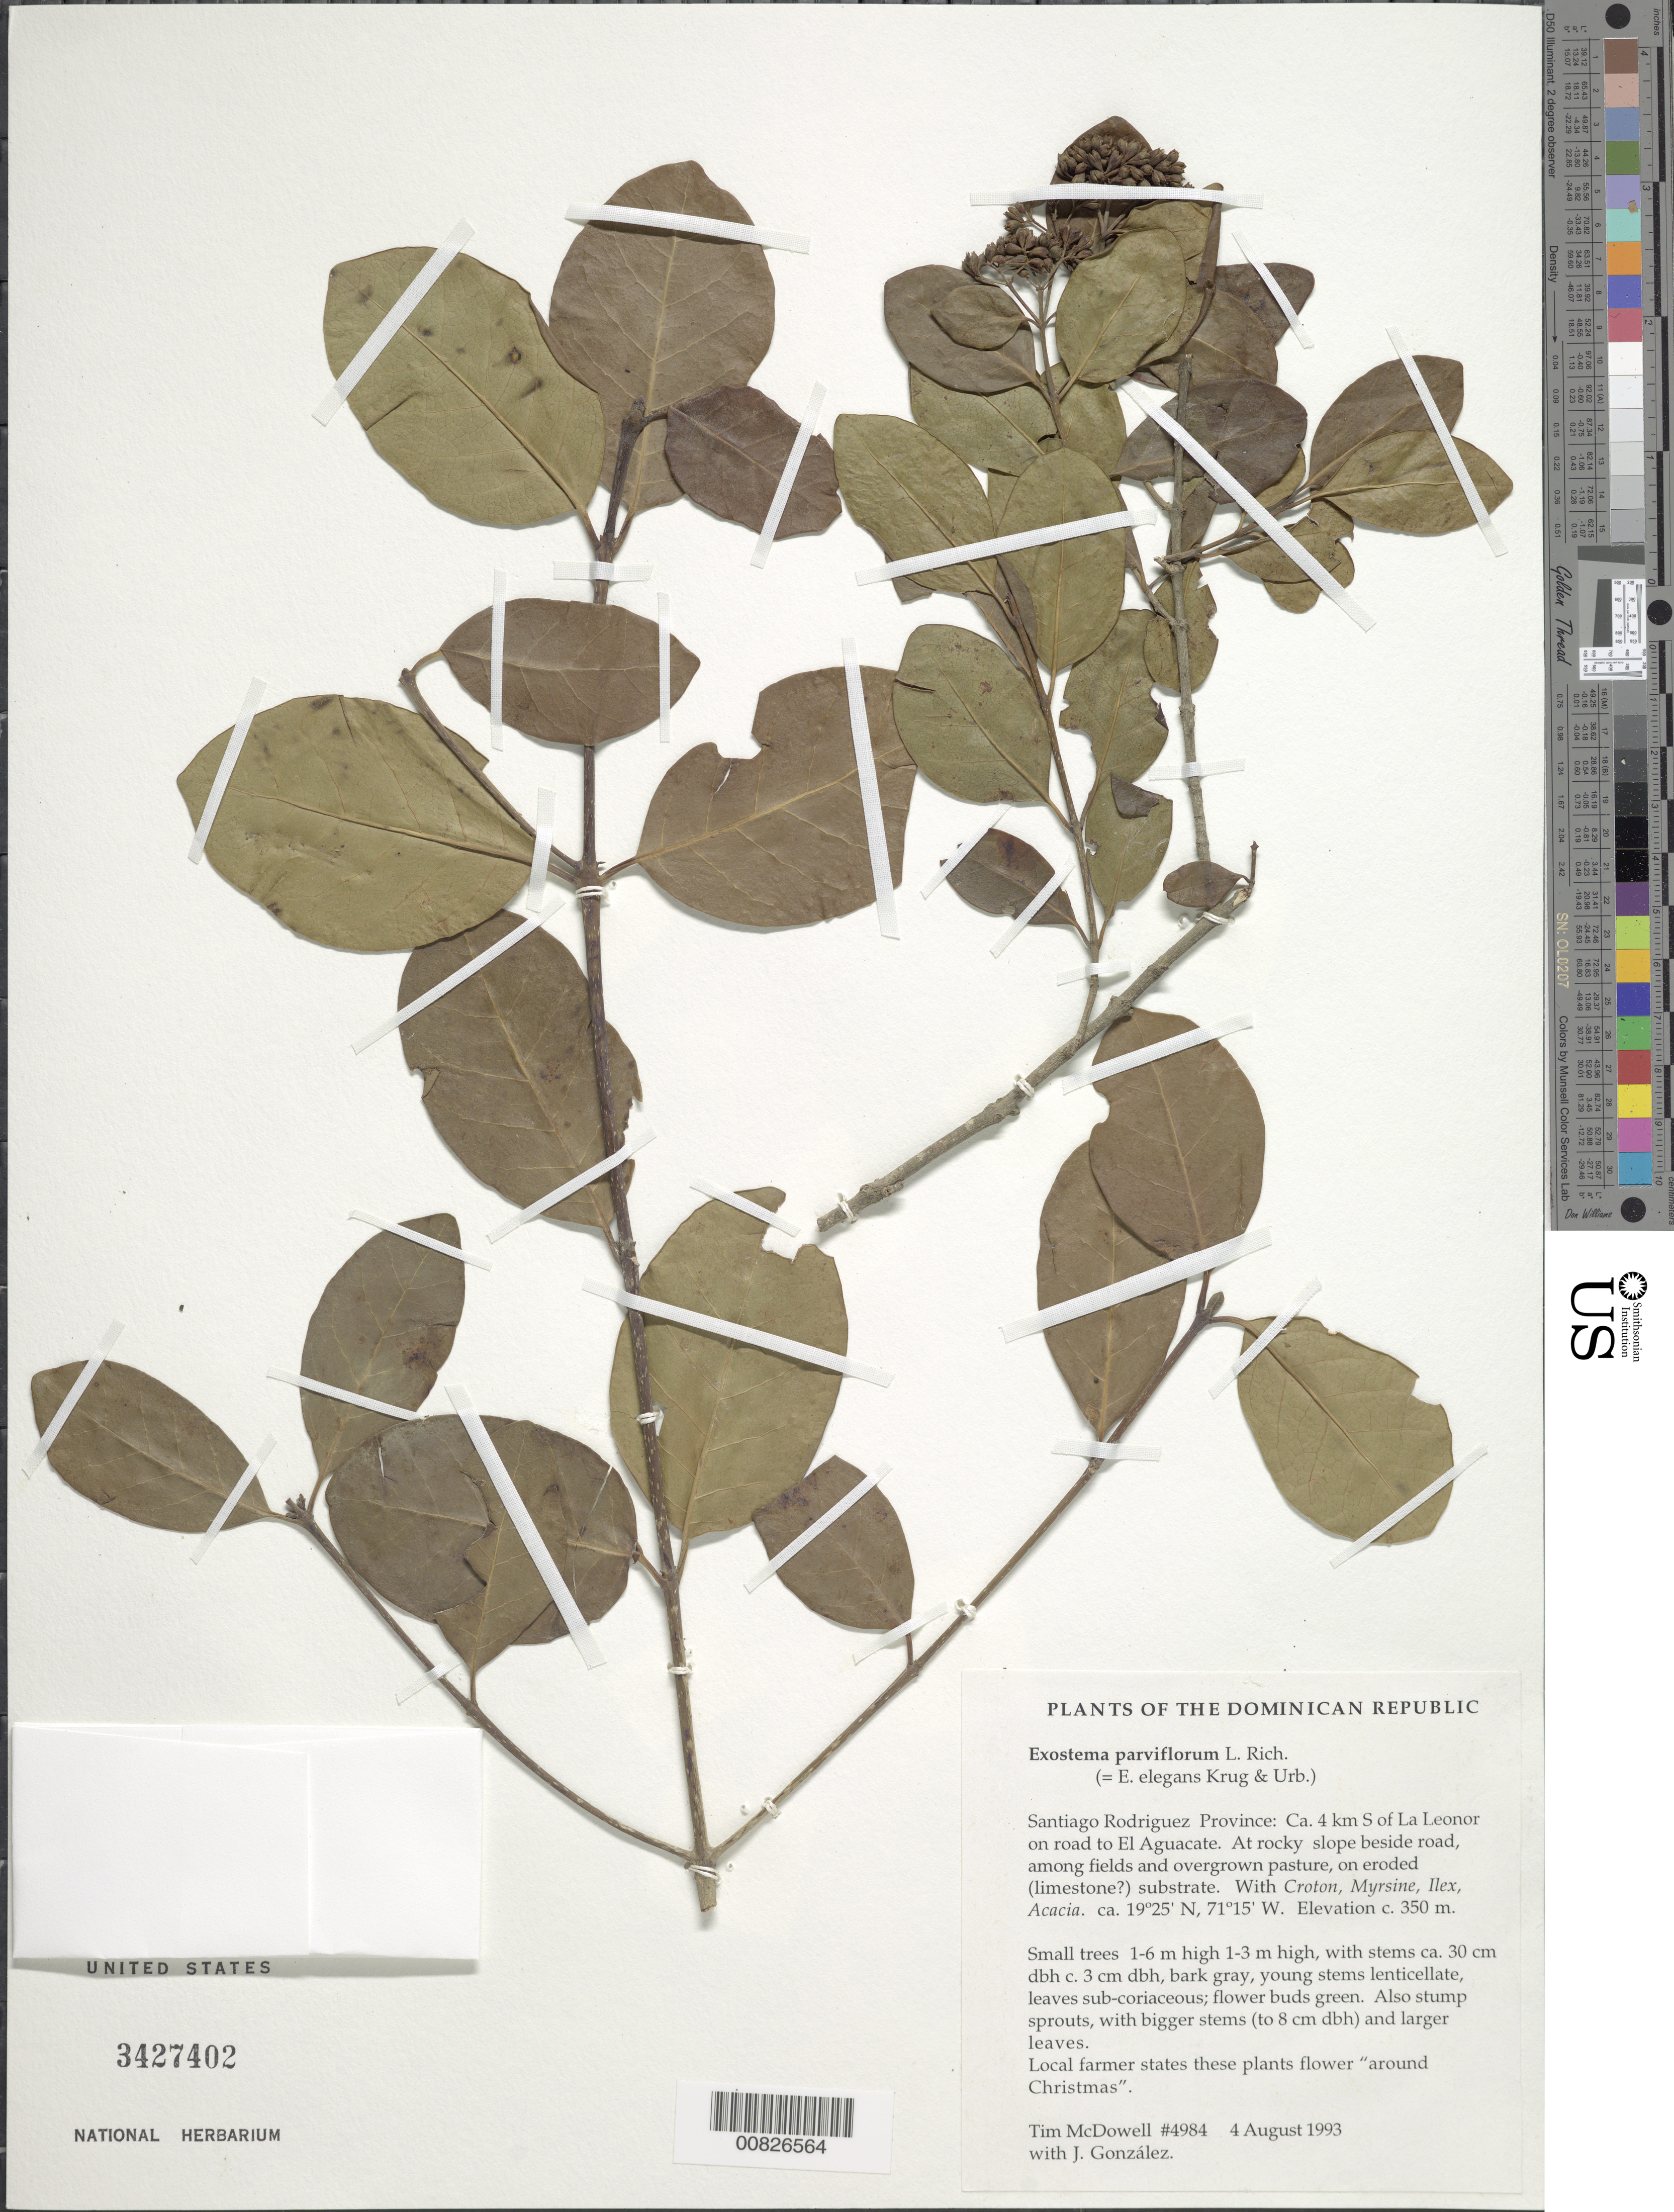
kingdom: Plantae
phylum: Tracheophyta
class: Magnoliopsida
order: Gentianales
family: Rubiaceae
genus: Exostema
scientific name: Exostema parviflorum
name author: A. Rich. ex Humb. & Bonpl.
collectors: T. McDowell & J. González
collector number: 4984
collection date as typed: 04 Aug 1993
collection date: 1993-08-04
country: Dominican Republic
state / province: Santiago Rodríguez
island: Hispaniola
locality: Ca 4 km. S of La Leonor on road to El Aguacate.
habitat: Rocky slope beside road, among fields and overgrown pasture on eroded substrate (limestone?)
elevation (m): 350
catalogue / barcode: US 3427402